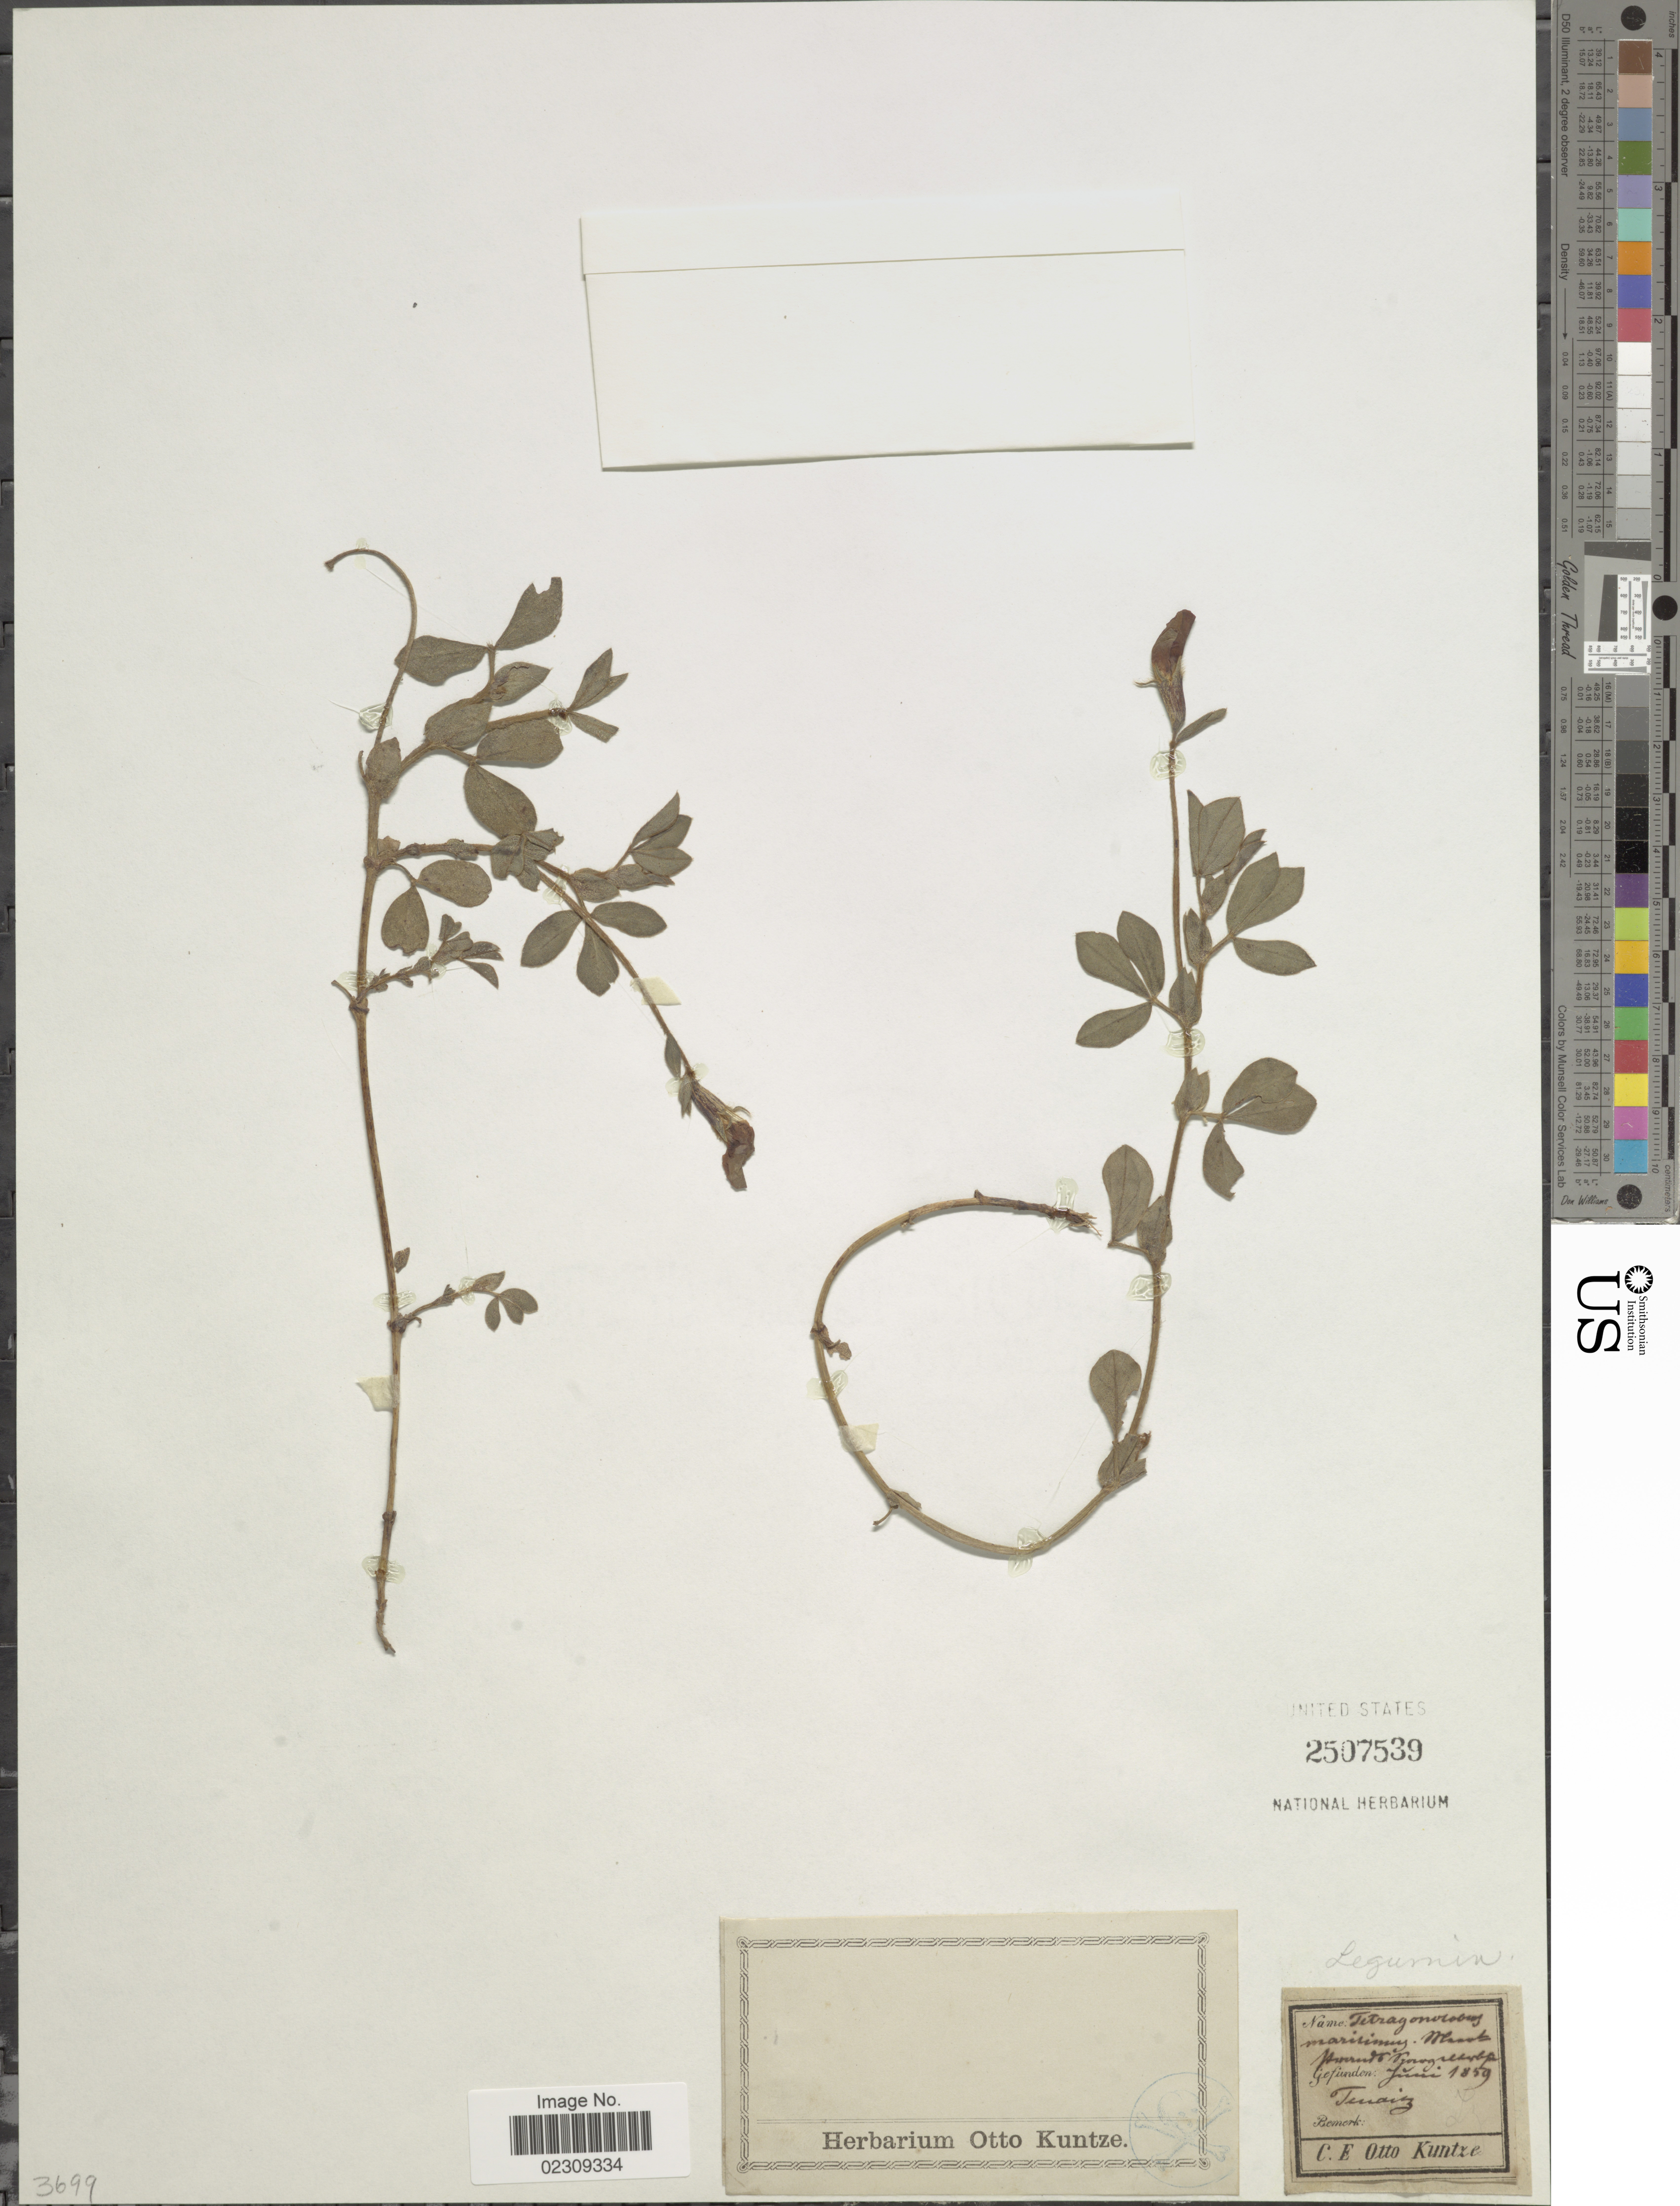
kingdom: Plantae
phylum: Tracheophyta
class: Magnoliopsida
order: Fabales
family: Fabaceae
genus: Tetragonolobus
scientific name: Tetragonolobus maritimus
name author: (L.) Roth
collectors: C.E.O. Kuntze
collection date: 1859-06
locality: Tendiz [interpreted] [unsure placement]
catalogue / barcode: US 2507539